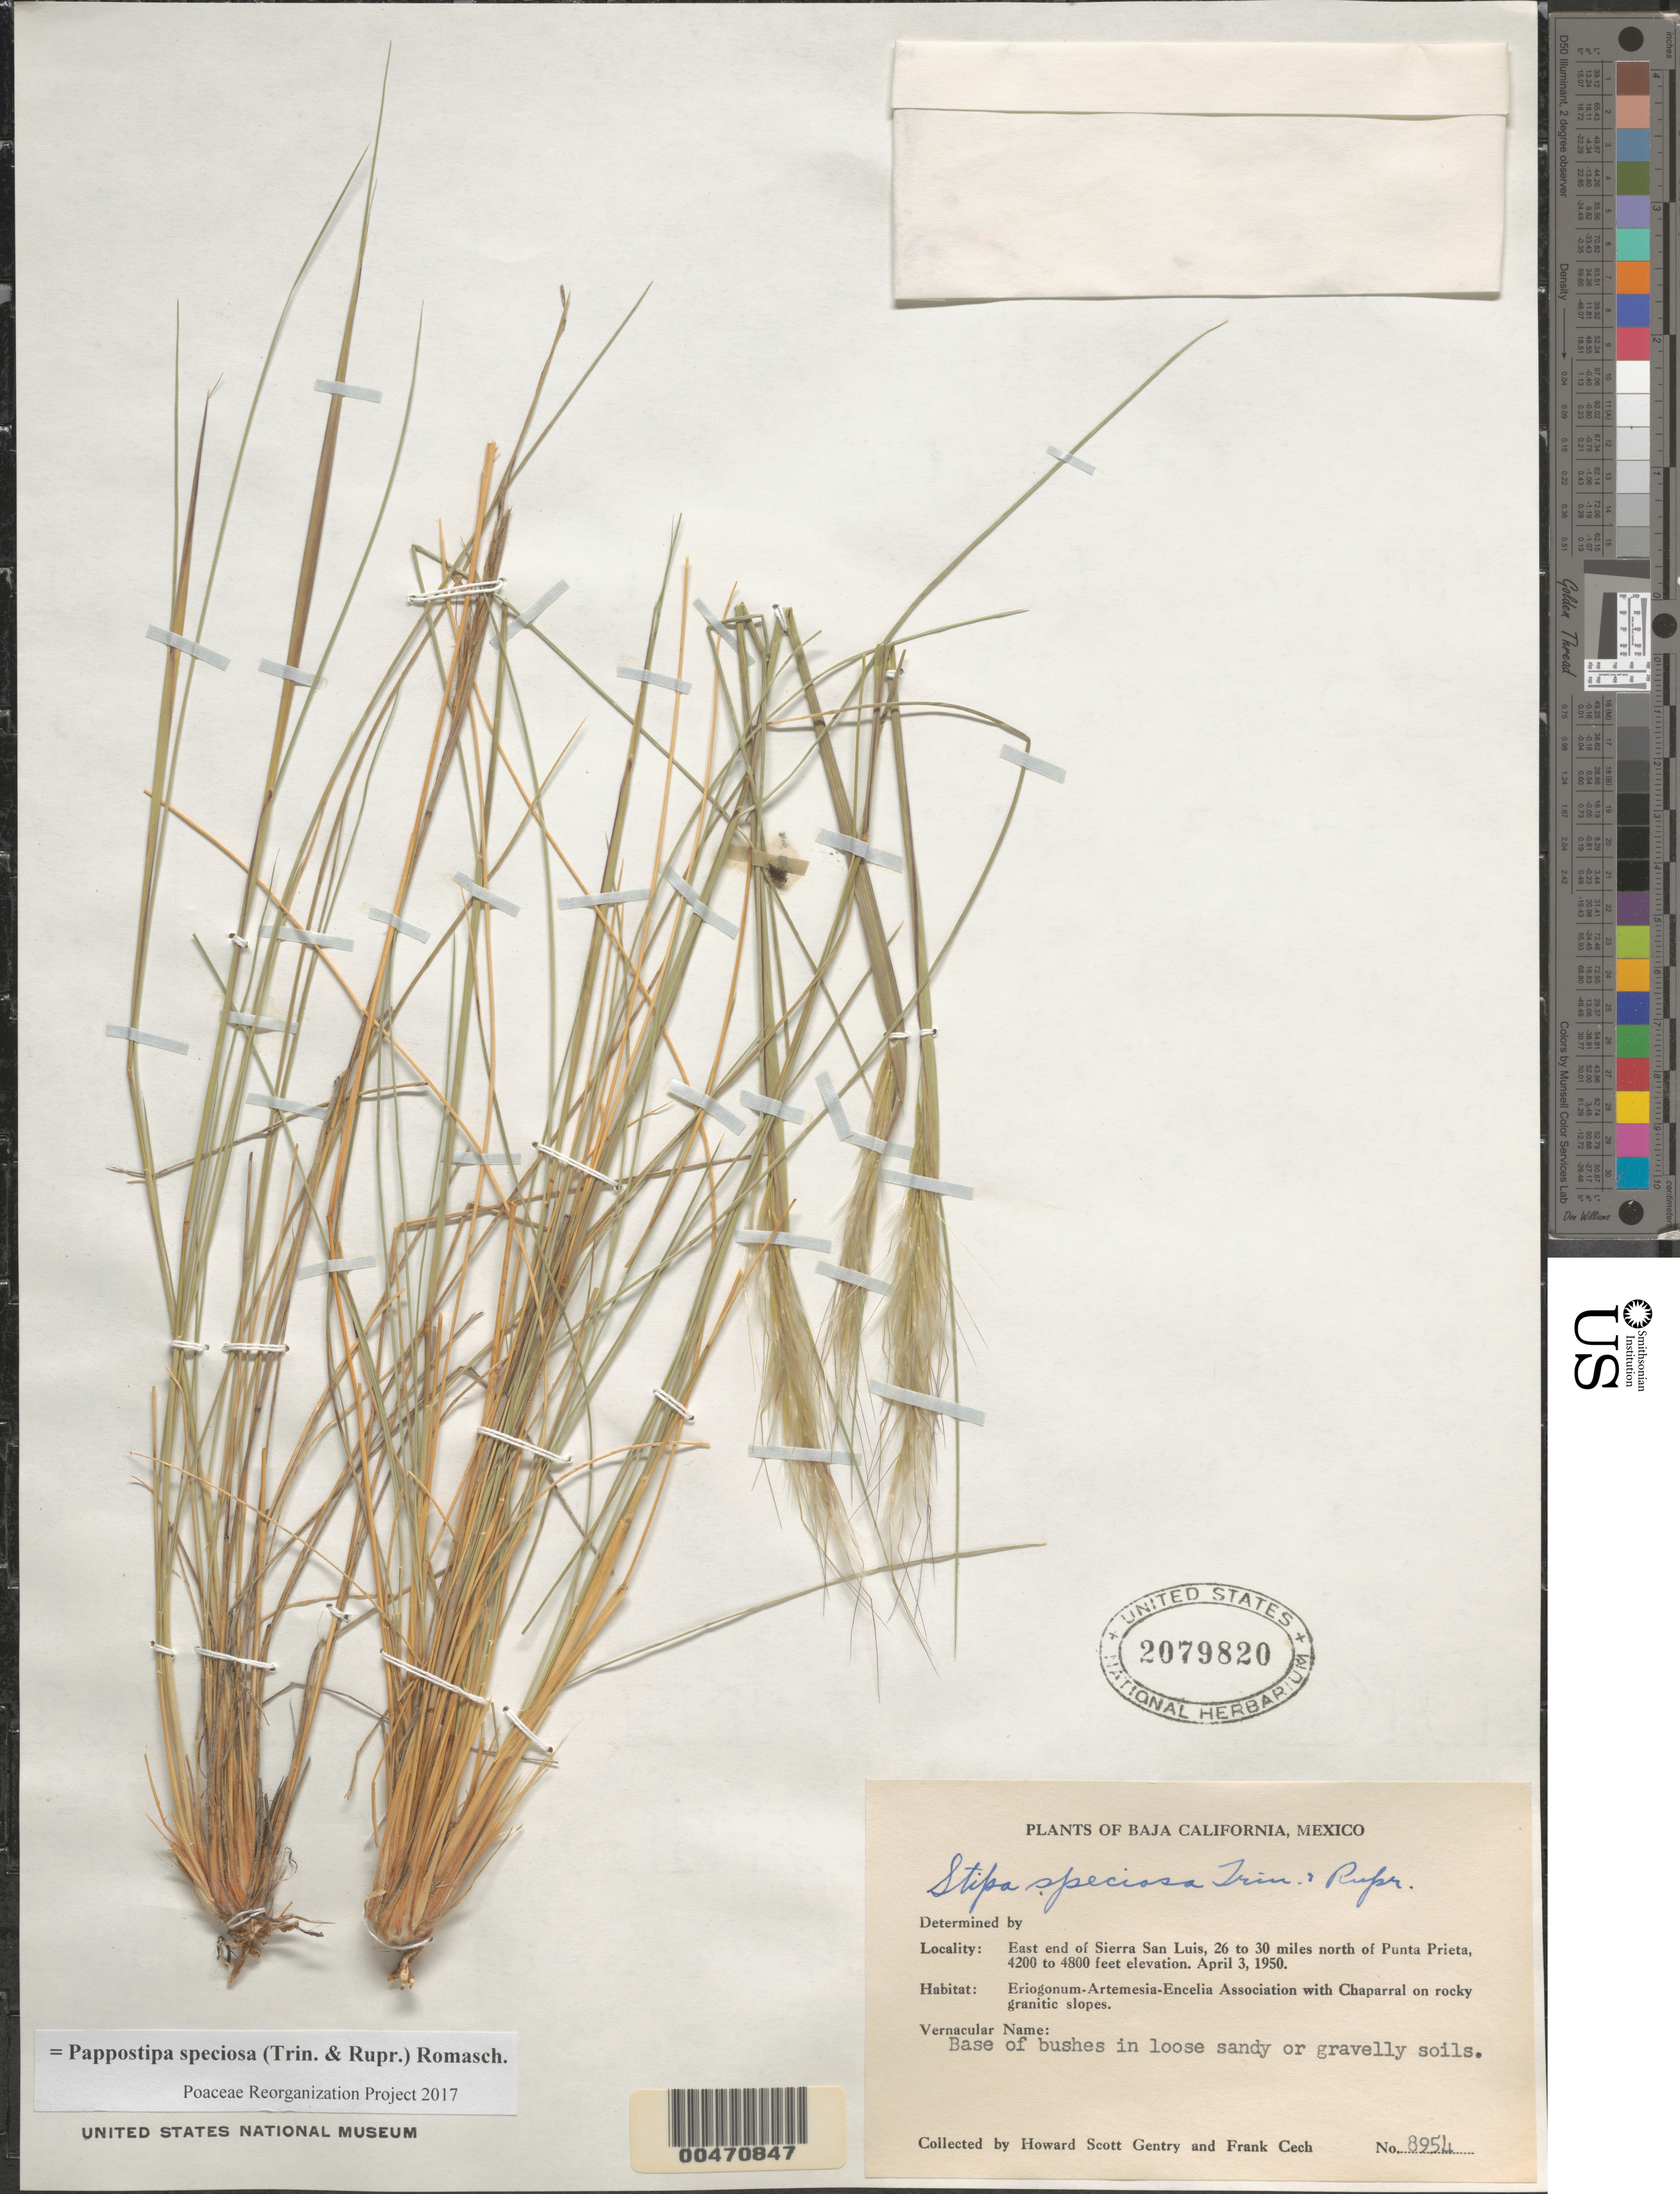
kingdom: Plantae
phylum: Tracheophyta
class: Liliopsida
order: Poales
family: Poaceae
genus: Pappostipa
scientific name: Pappostipa speciosa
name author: (Trin. & Rupr.) Romasch.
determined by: Poaceae Reorganization Project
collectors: H. S. Gentry & F. Cech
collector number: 8954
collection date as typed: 3 Apr 1950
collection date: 1950-04-03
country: Mexico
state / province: Baja California Norte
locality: E end of Sierra San Luis, 26 to 30 mi N of Punta Prieta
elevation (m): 1280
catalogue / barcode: US 2079820